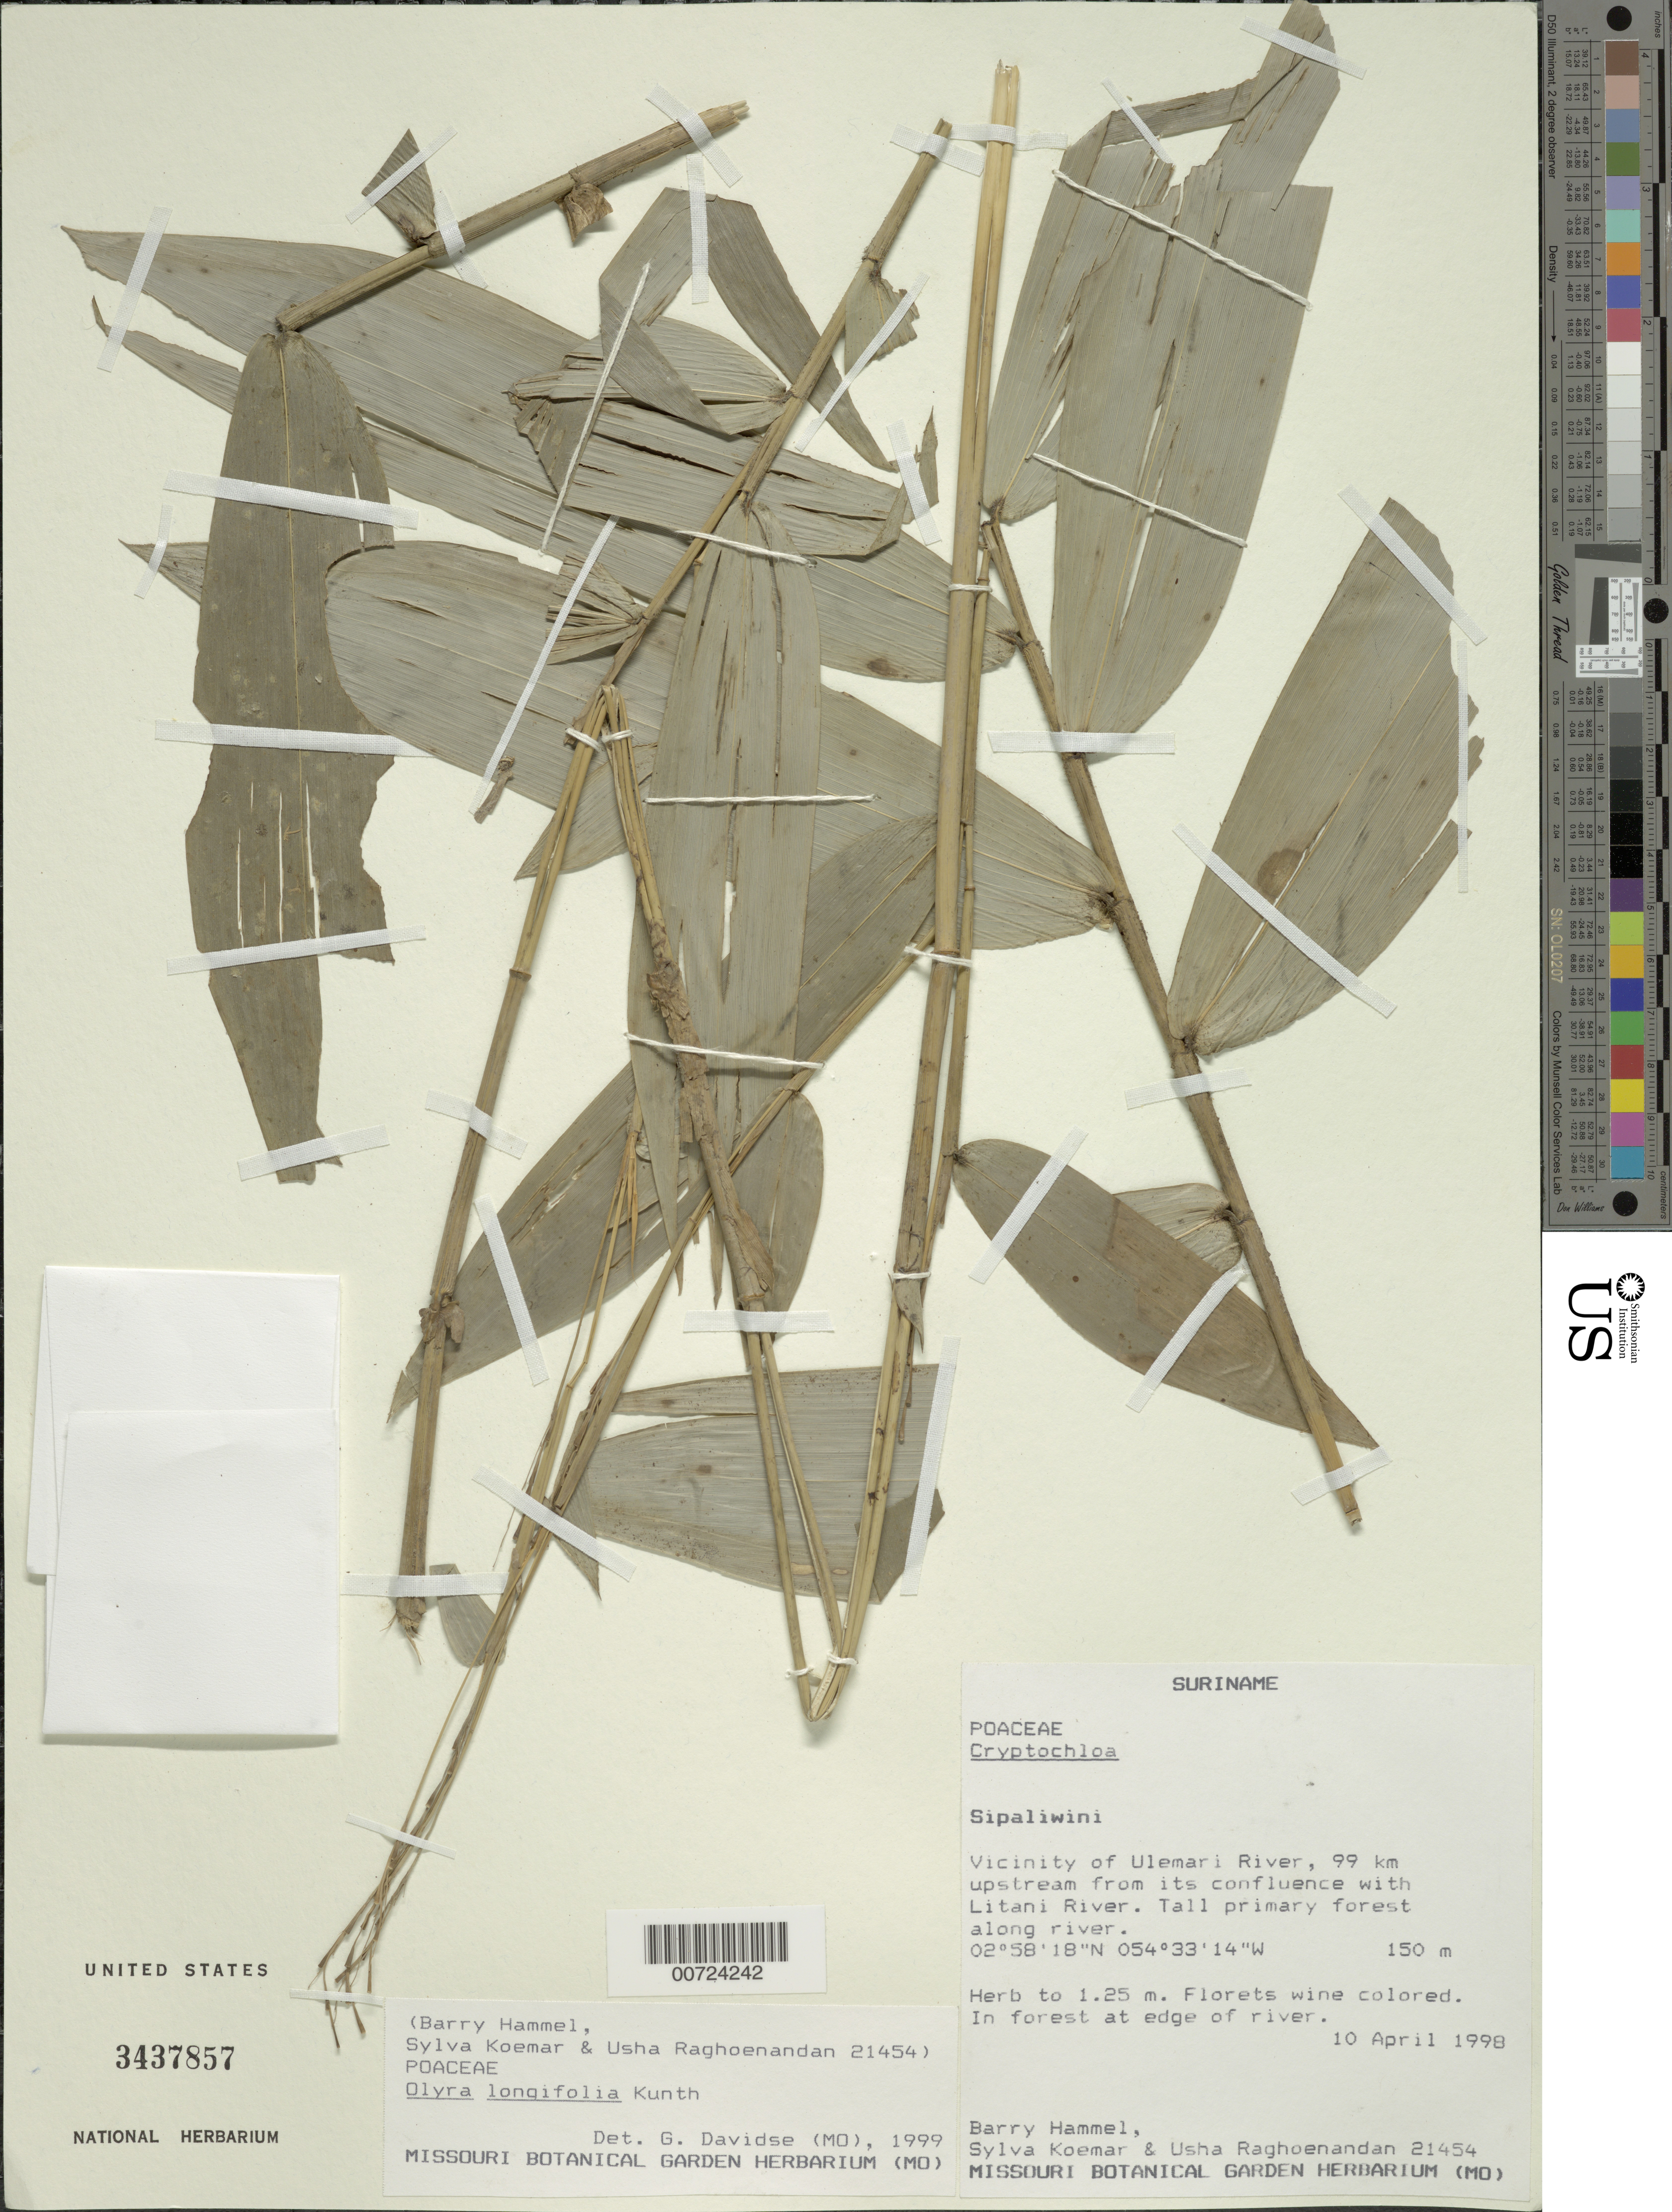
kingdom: Plantae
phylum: Tracheophyta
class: Liliopsida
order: Poales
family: Poaceae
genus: Olyra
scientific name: Olyra longifolia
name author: Kunth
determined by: Davidse, D.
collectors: B. Hammel, S. Koemar & U. Raghoenandan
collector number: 21454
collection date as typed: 10-Apr-98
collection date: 1998-04-10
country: Suriname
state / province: Sipaliwini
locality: Ulemari R., 99 km upstream from confl. with Litani R.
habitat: Primary forest; in forest at edge of river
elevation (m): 150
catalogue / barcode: US 3437857